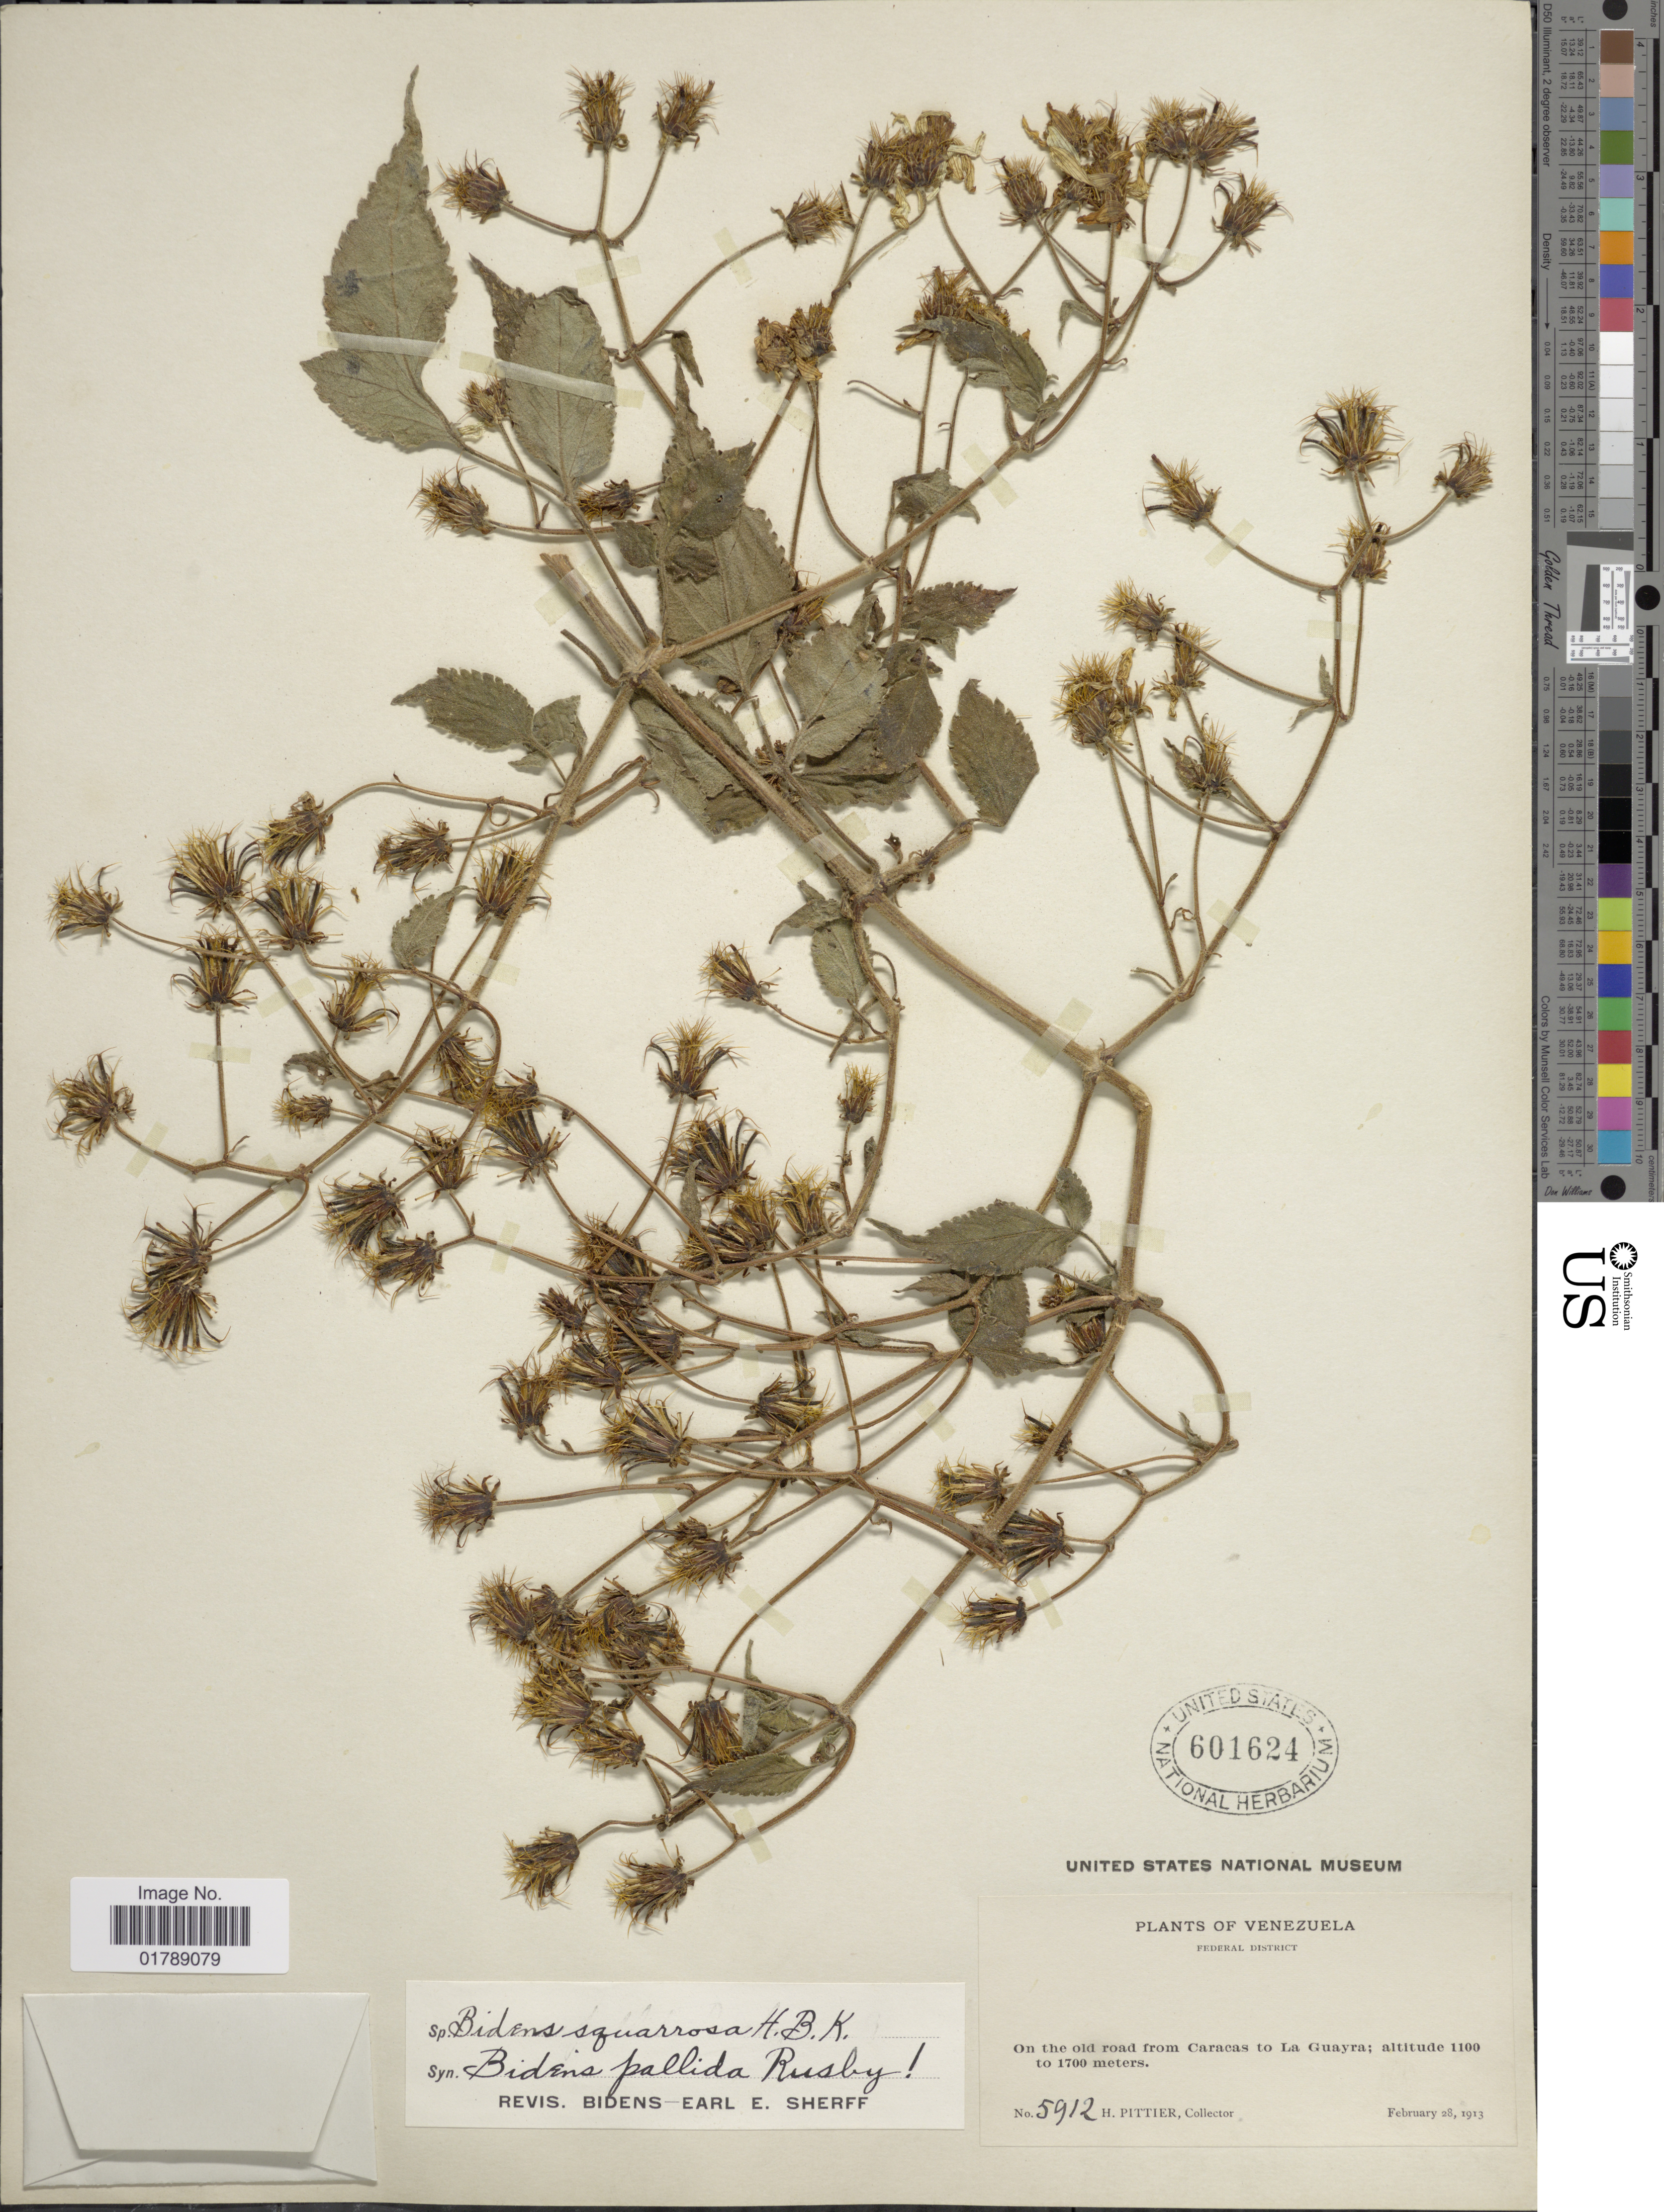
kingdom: Plantae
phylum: Tracheophyta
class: Magnoliopsida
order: Asterales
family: Asteraceae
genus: Bidens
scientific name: Bidens squarrosa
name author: Kunth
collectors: H. F. Pittier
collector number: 5912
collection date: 1913-02-28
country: Venezuela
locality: Federal District. On the old road from Caracas to La Guayra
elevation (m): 1100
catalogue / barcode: US 601624